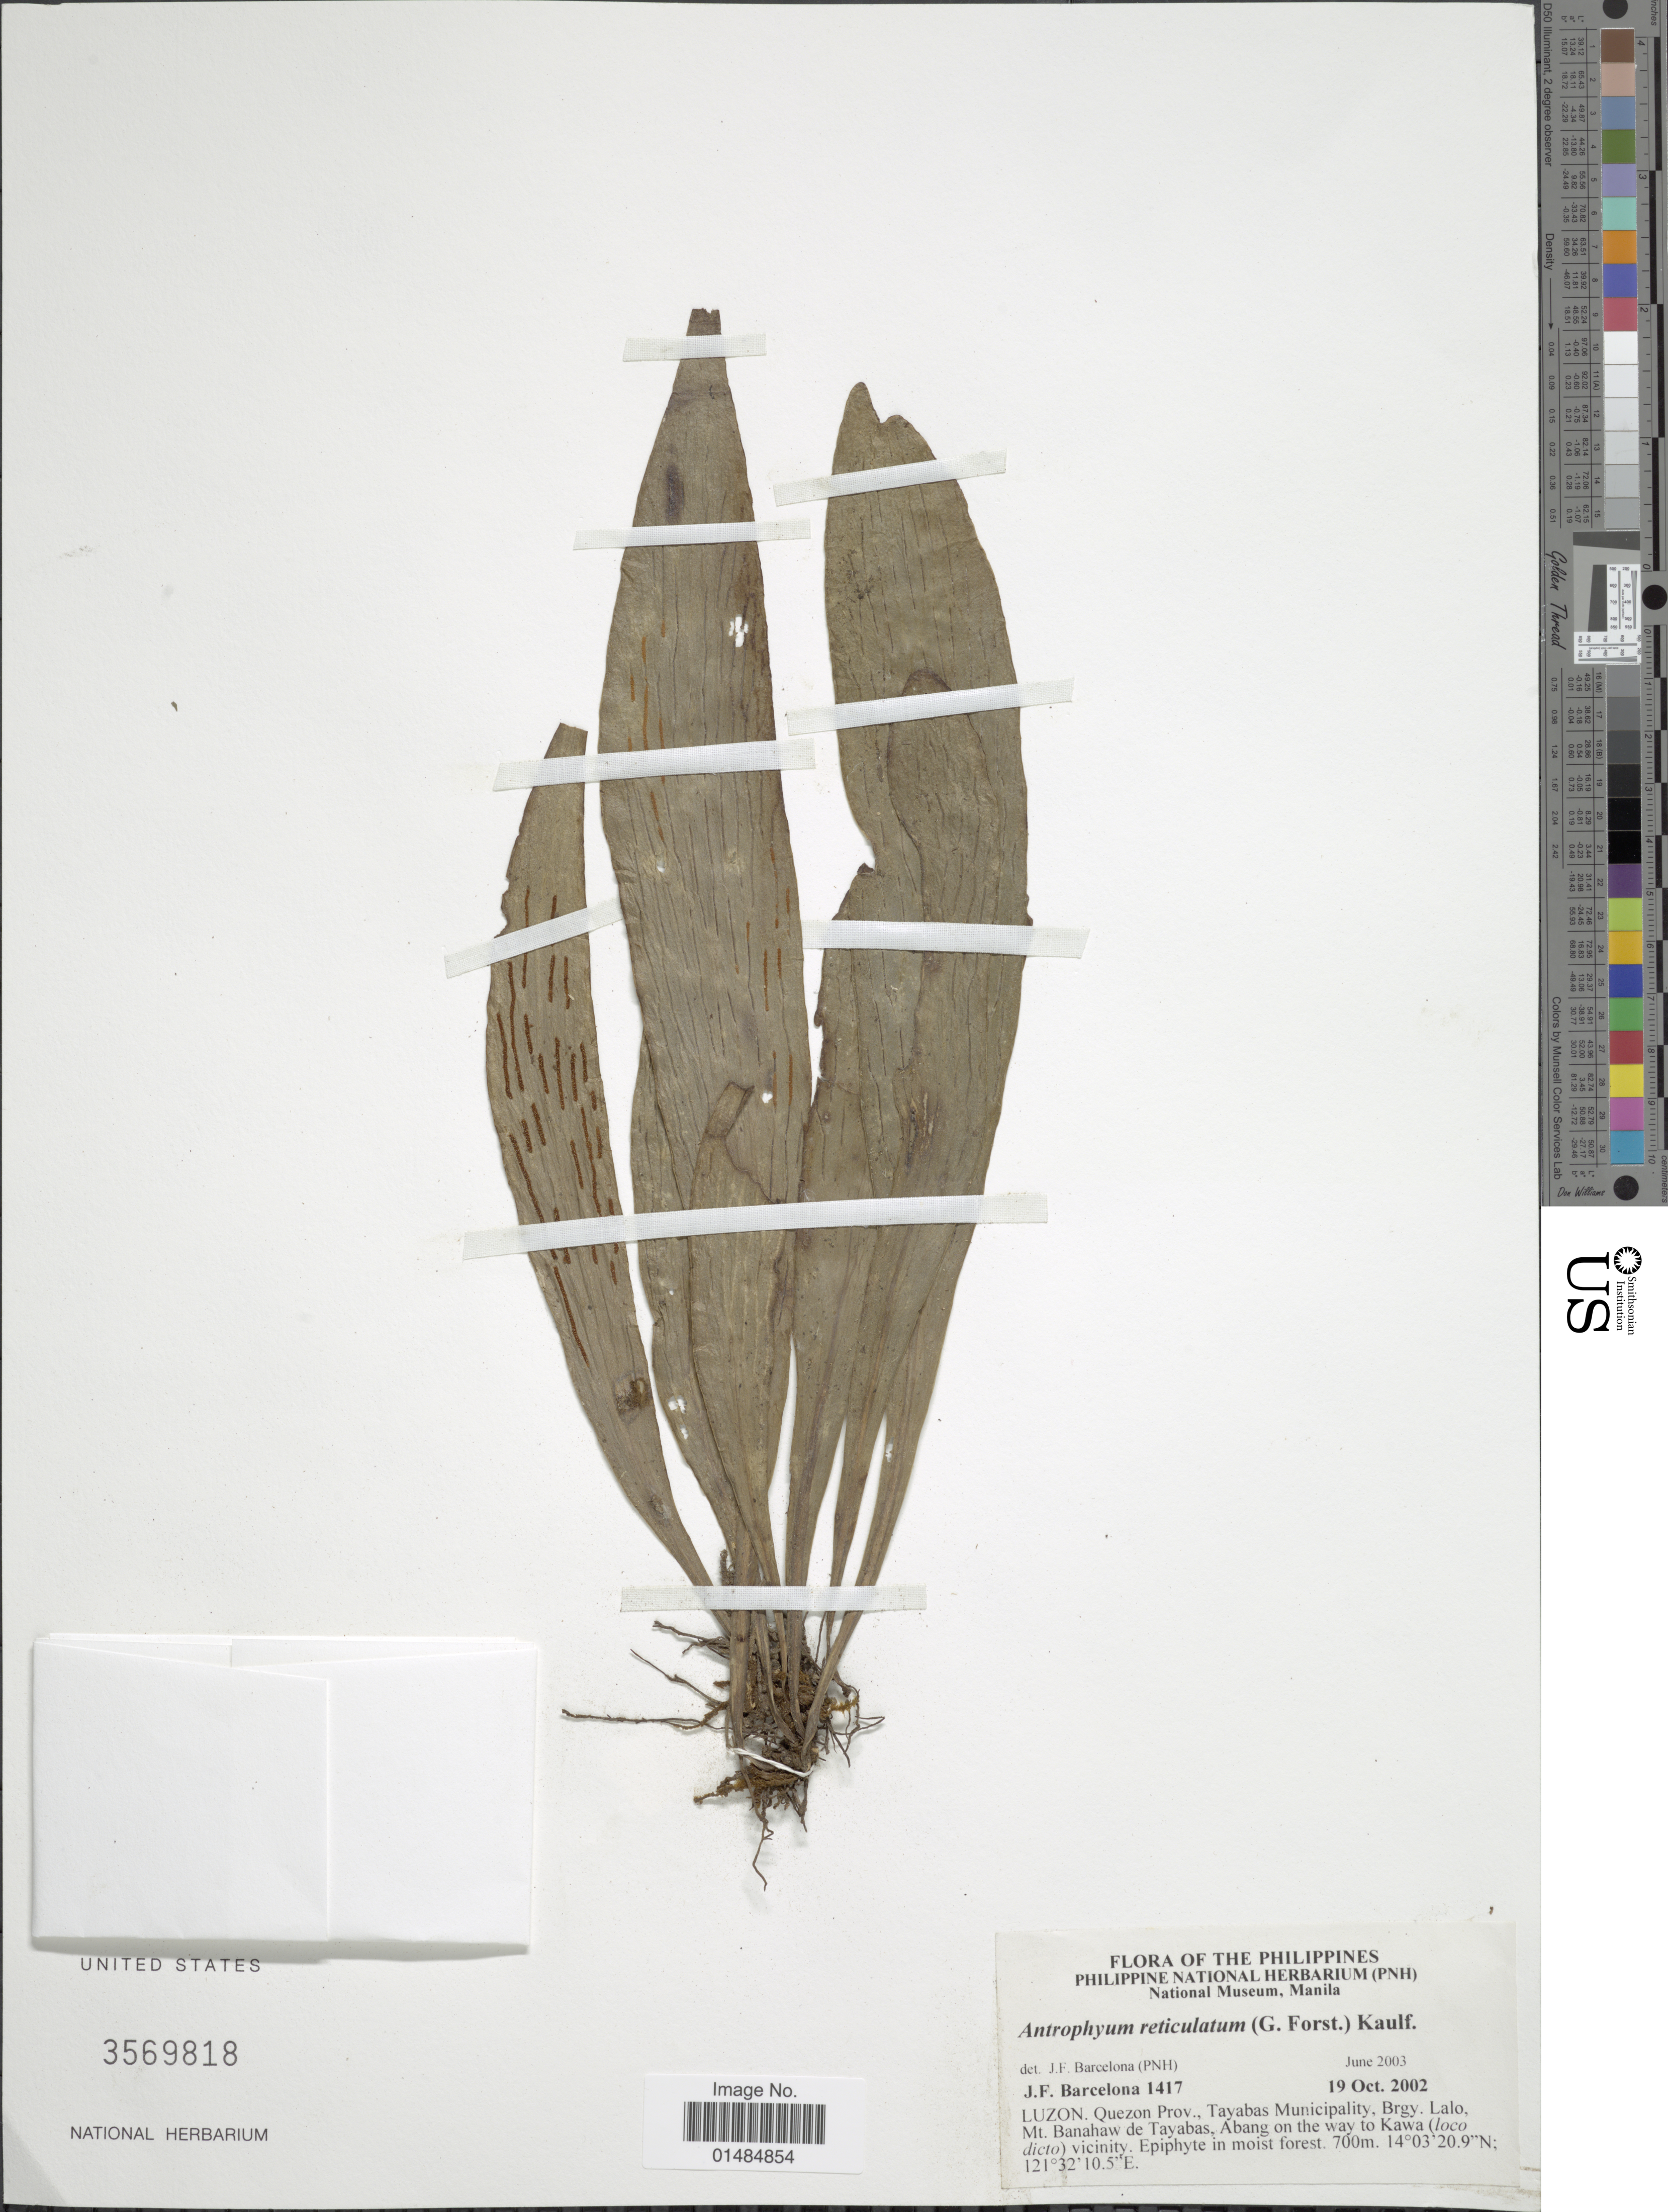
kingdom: Plantae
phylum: Tracheophyta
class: Polypodiopsida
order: Polypodiales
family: Pteridaceae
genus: Antrophyum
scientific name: Antrophyum reticulatum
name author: (G. Forst.) Kaulf.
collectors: J. F. Barcelona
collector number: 1417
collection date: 2002-10-19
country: Philippines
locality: Quezon Prov., Tayabas Municipality, Brgy,. Lalo, Mt. Banahaw de Tayabas, Abang on the way to Kawa (Loco Dicto) Vicinity.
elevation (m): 700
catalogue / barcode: US 3569818